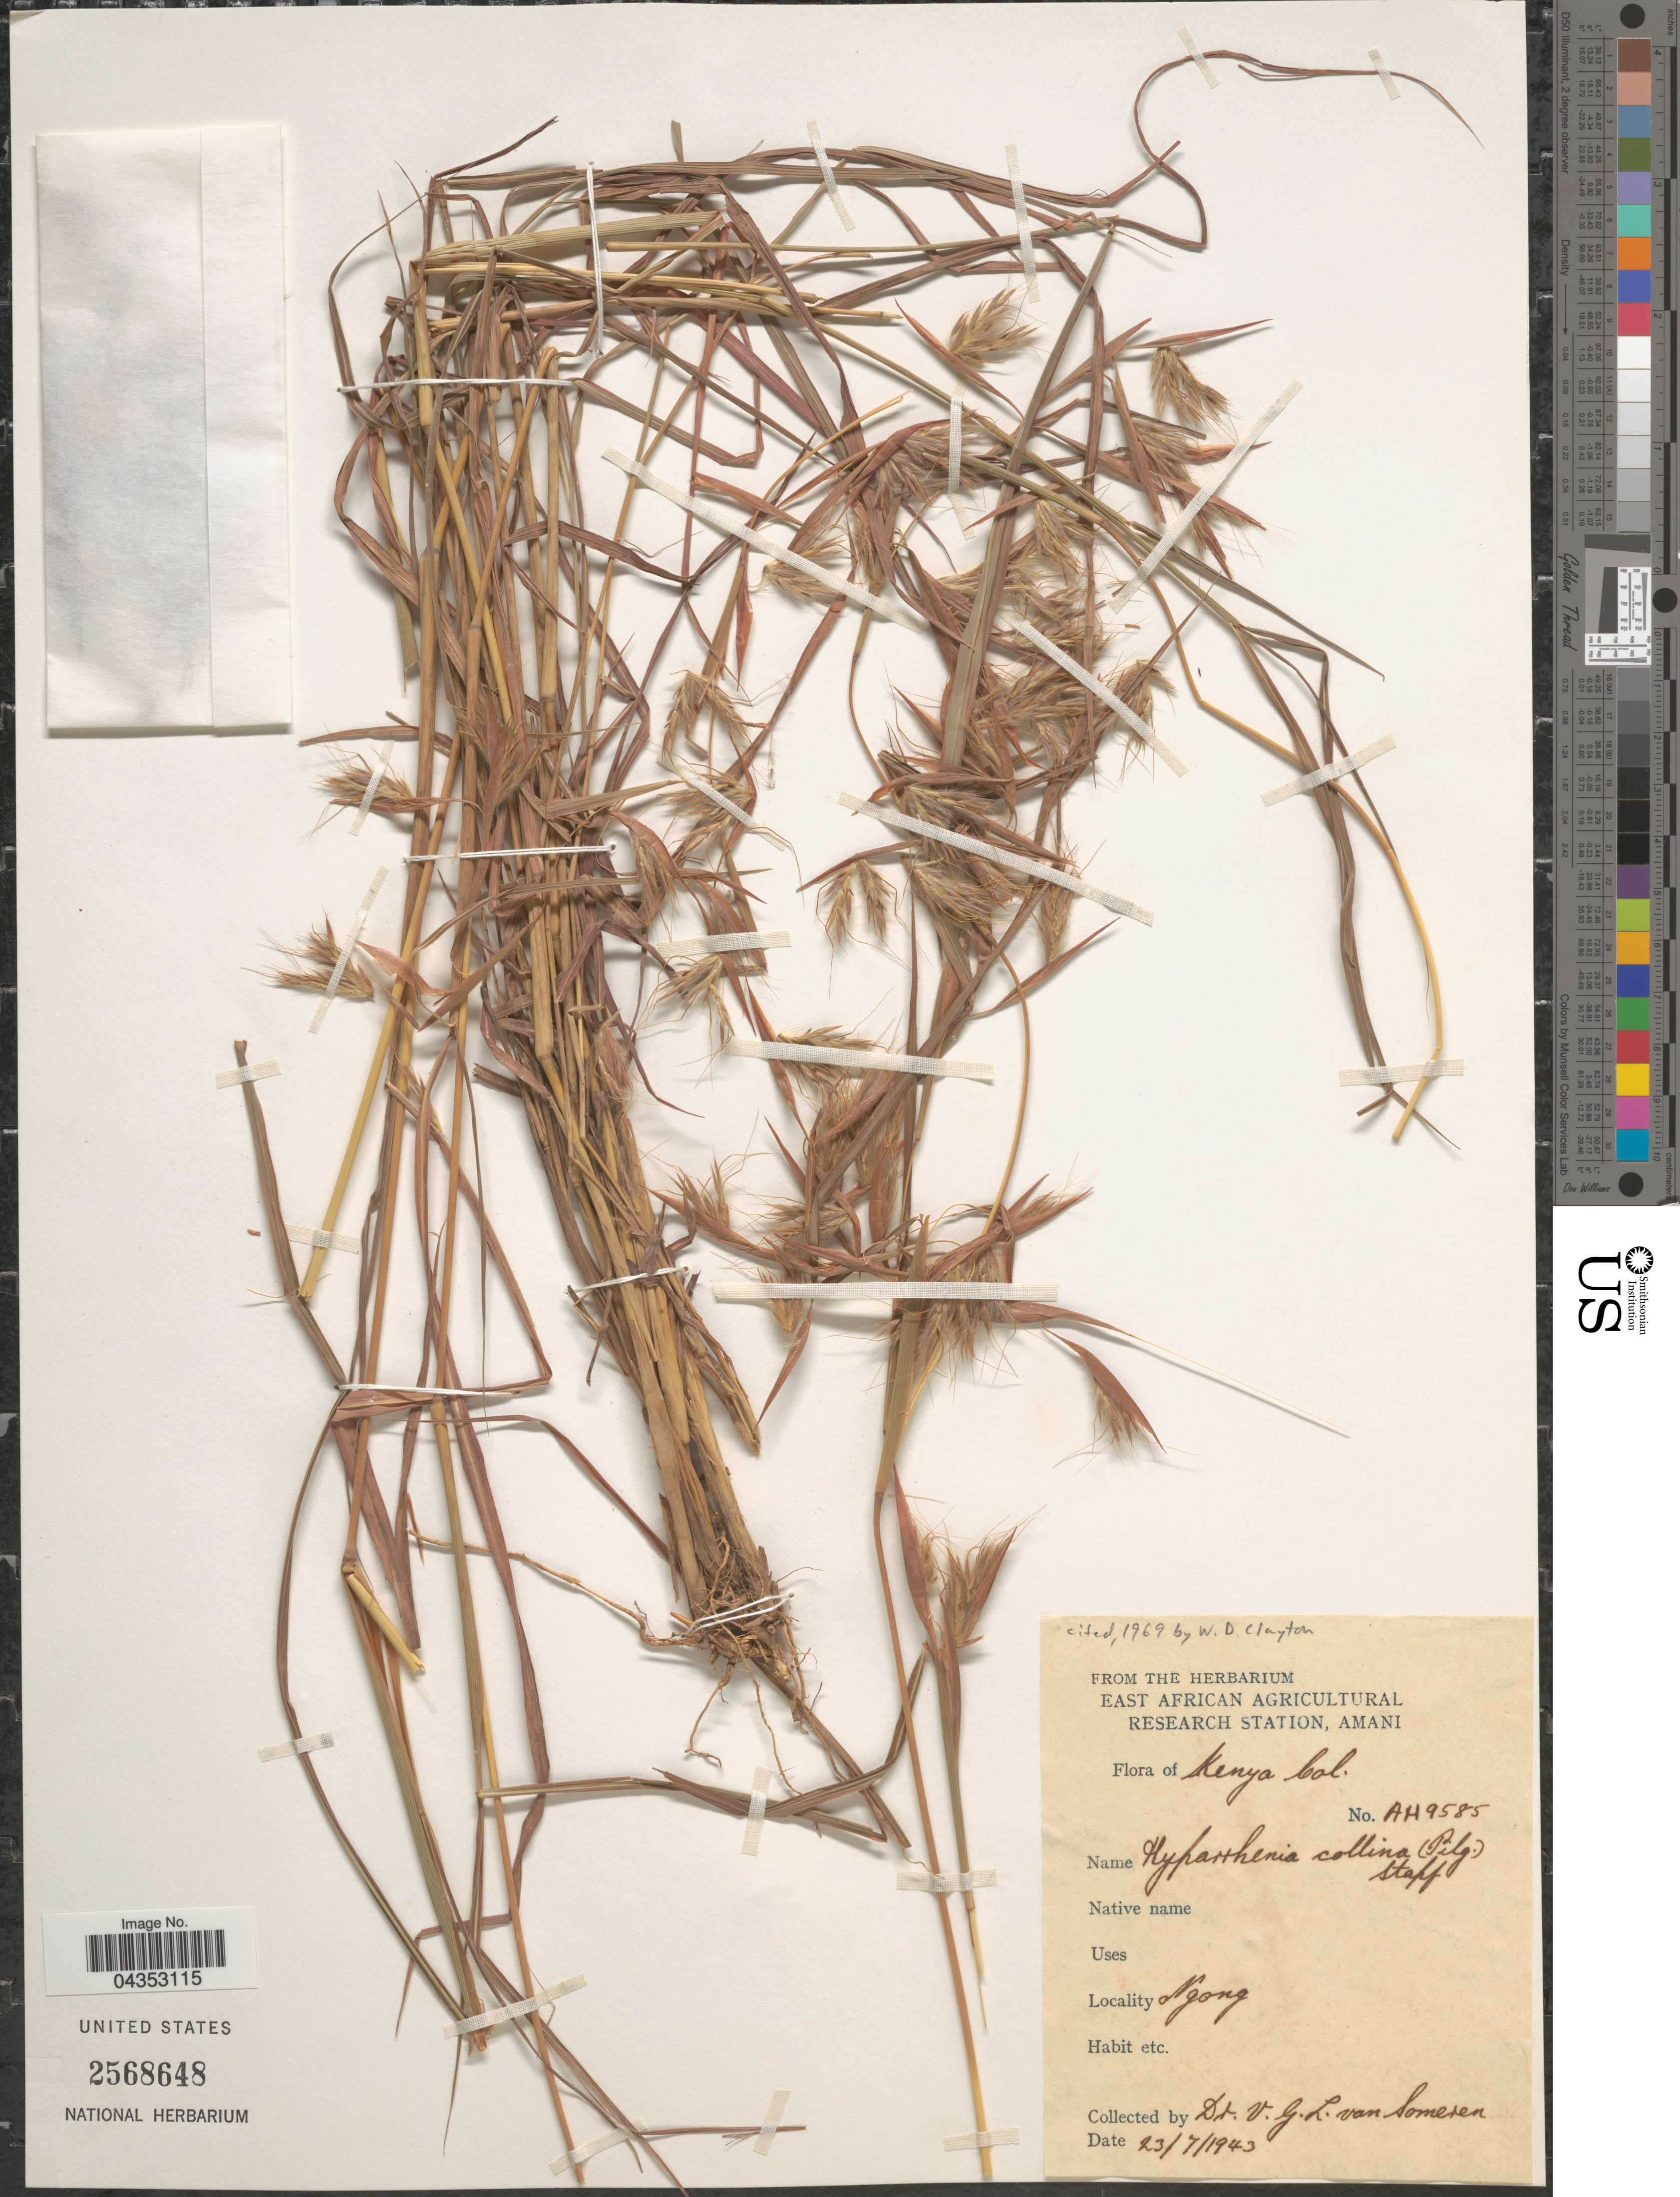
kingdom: Plantae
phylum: Tracheophyta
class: Liliopsida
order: Poales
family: Poaceae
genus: Hyparrhenia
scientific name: Hyparrhenia collina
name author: (Pilg.) Stapf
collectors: V. Someren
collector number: AH9585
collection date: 1943-07-23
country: Kenya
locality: Kenya Col. Ngong.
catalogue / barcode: US 2568648